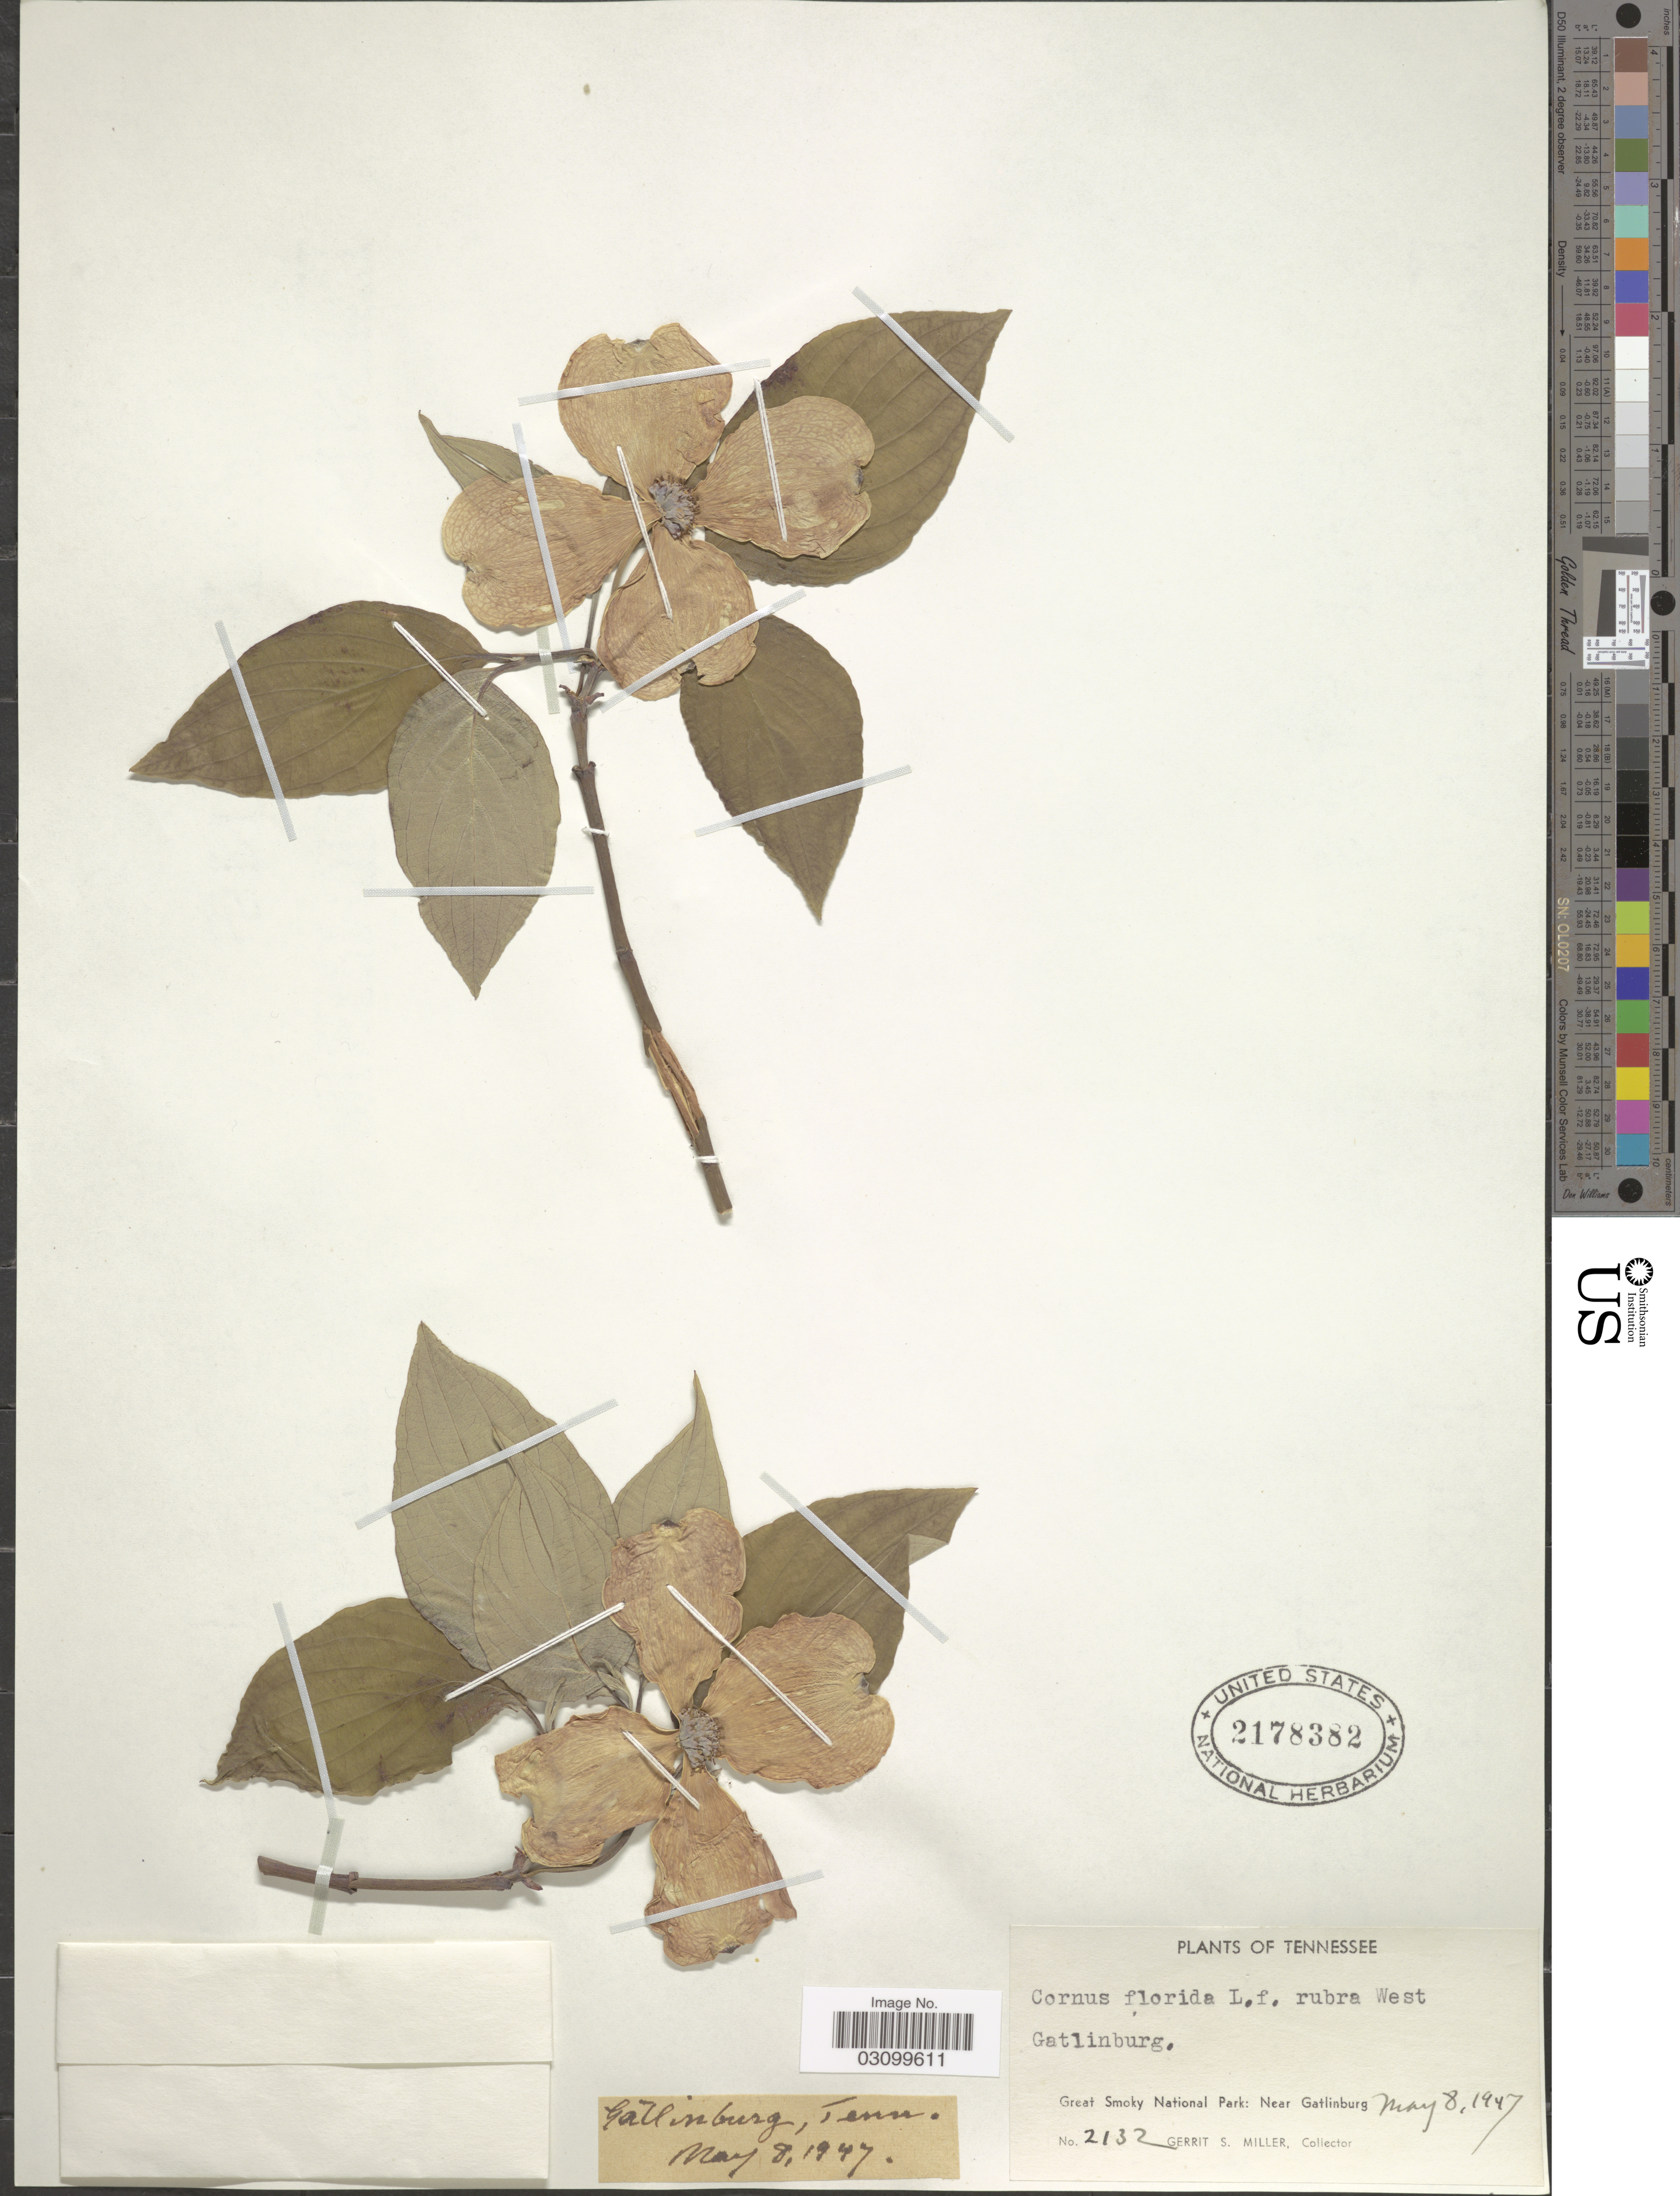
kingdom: Plantae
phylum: Tracheophyta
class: Magnoliopsida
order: Cornales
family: Cornaceae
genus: Cornus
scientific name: Cornus florida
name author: L.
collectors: G. S. Miller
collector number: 2132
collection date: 1947-05-08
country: United States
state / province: Tennessee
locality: Great Smoky National Park: Near Gatlinburg.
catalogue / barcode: US 2178382